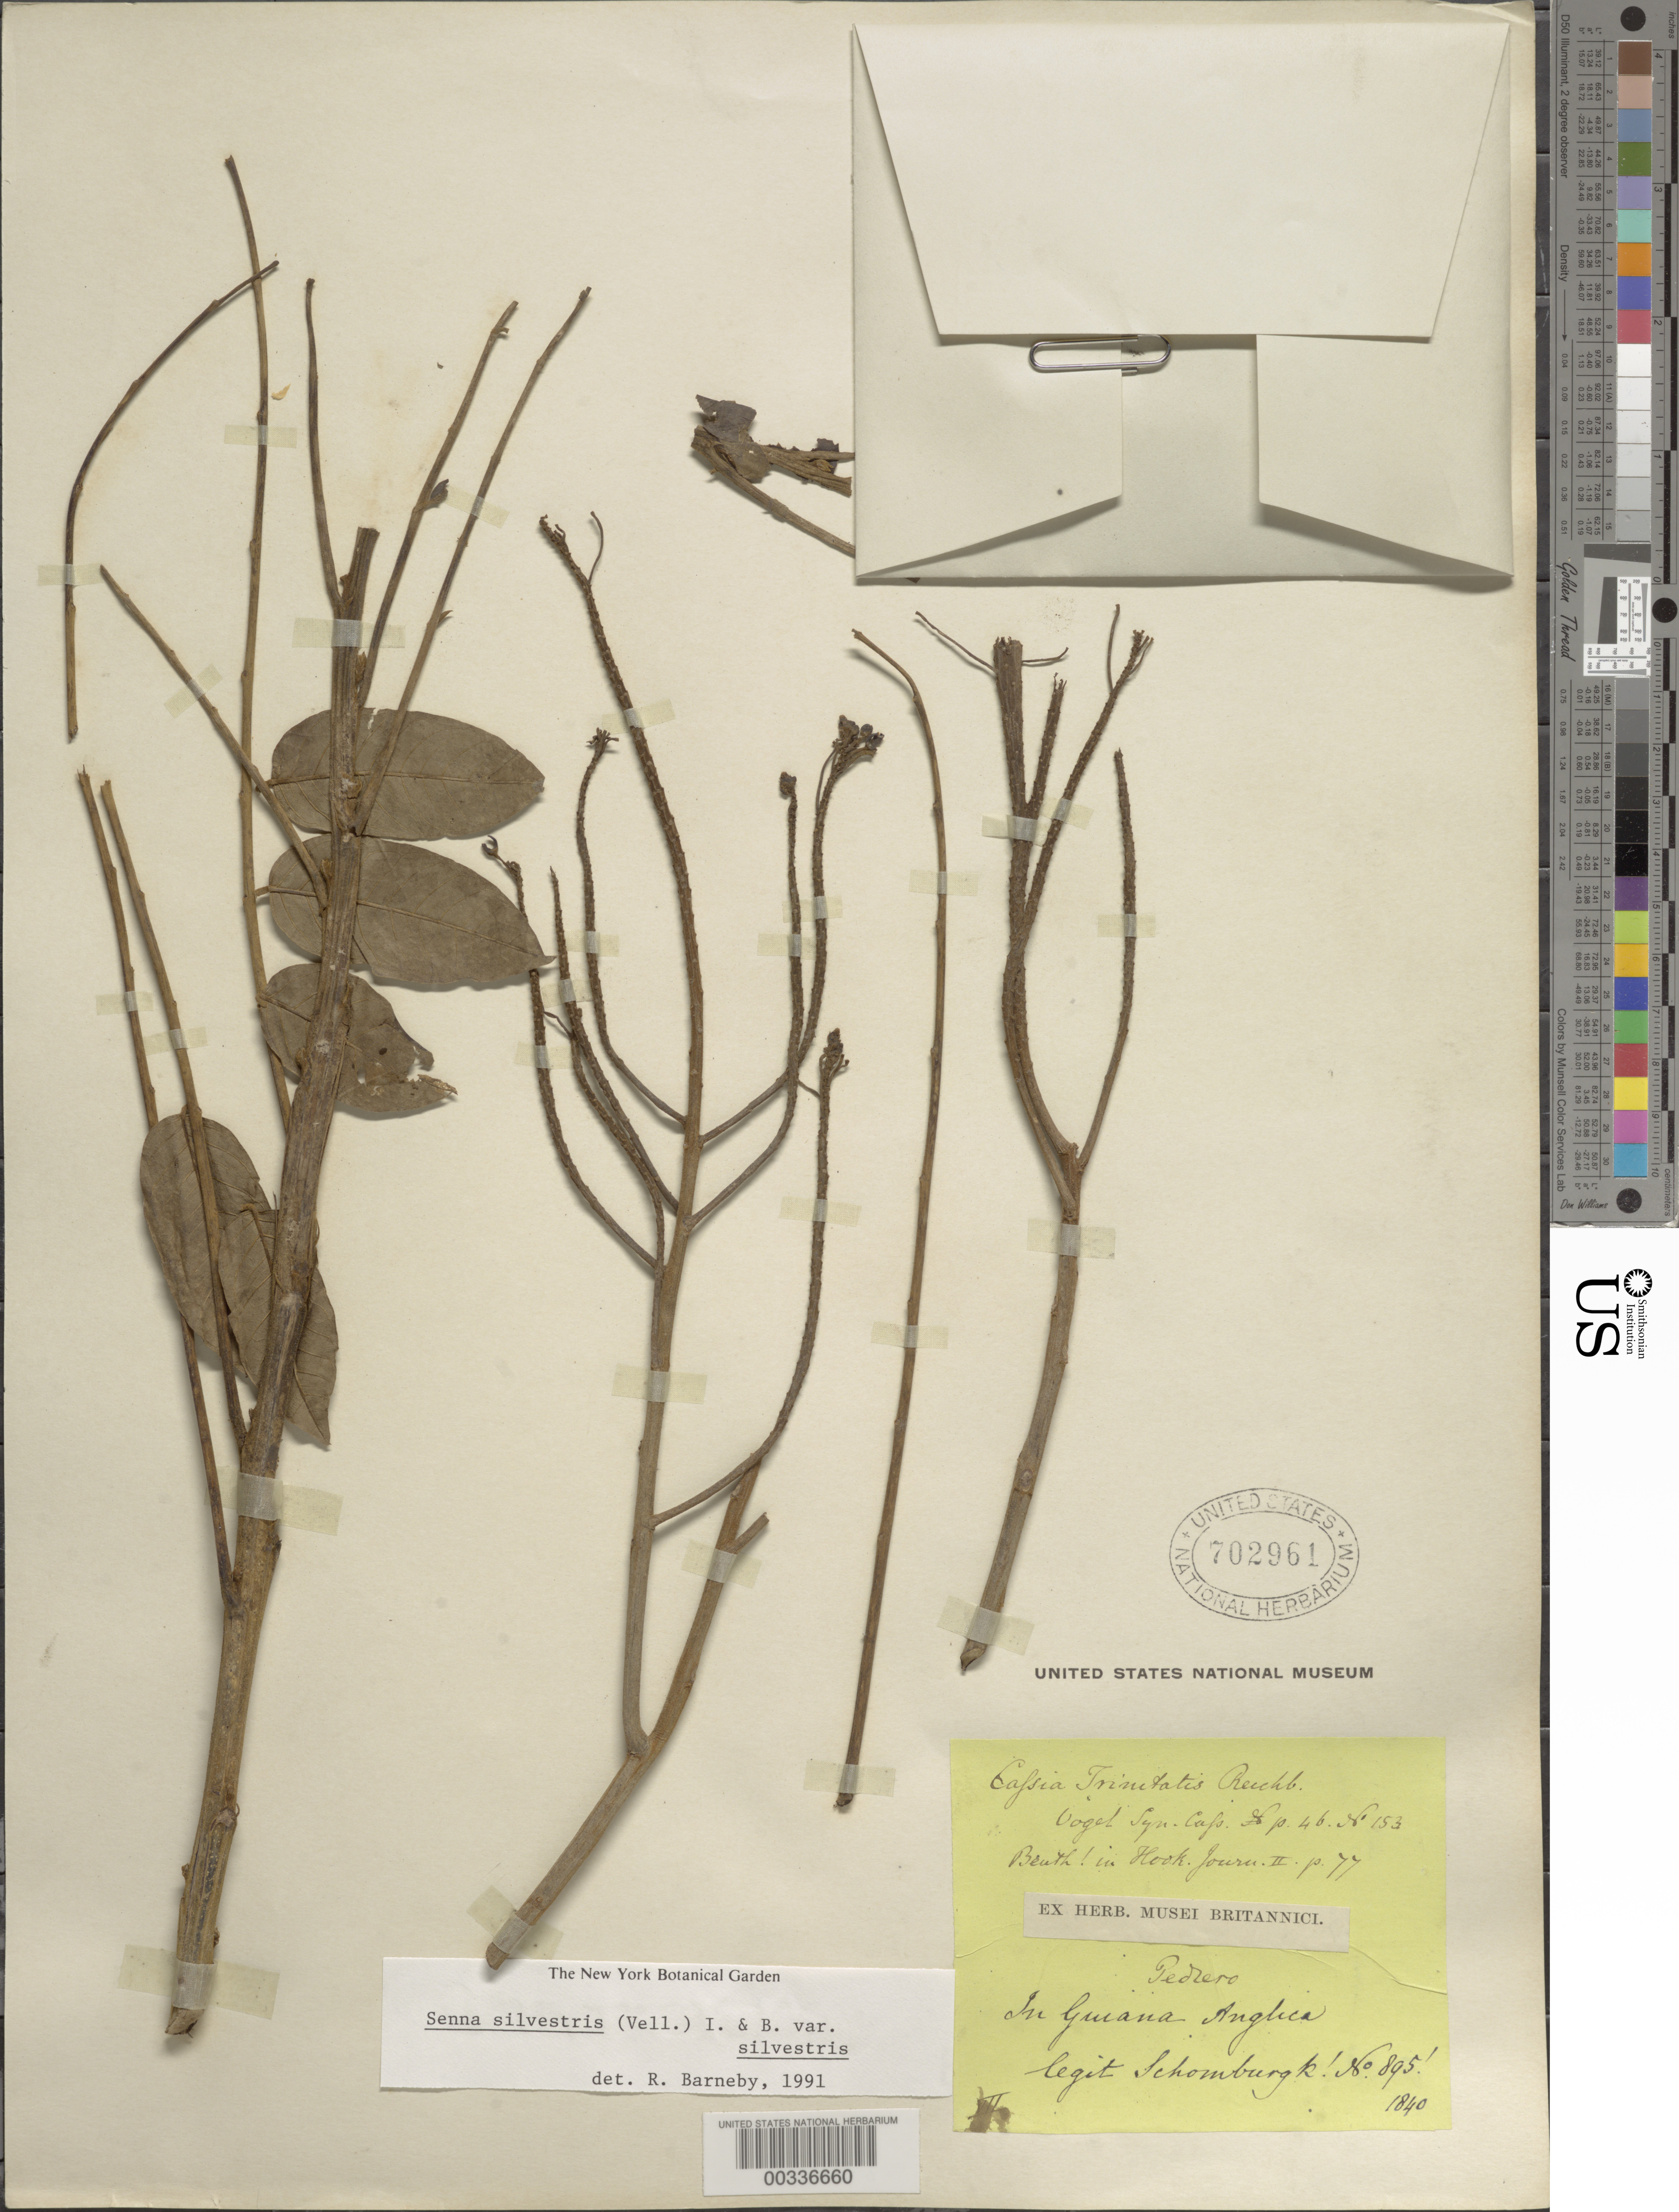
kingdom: Plantae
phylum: Tracheophyta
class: Magnoliopsida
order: Fabales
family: Fabaceae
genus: Senna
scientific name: Senna silvestris var. silvestris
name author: (Vell.) H.S. Irwin & Barneby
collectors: M. R. Schomburgk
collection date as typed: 1840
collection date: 1840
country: Guyana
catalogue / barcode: US 702961